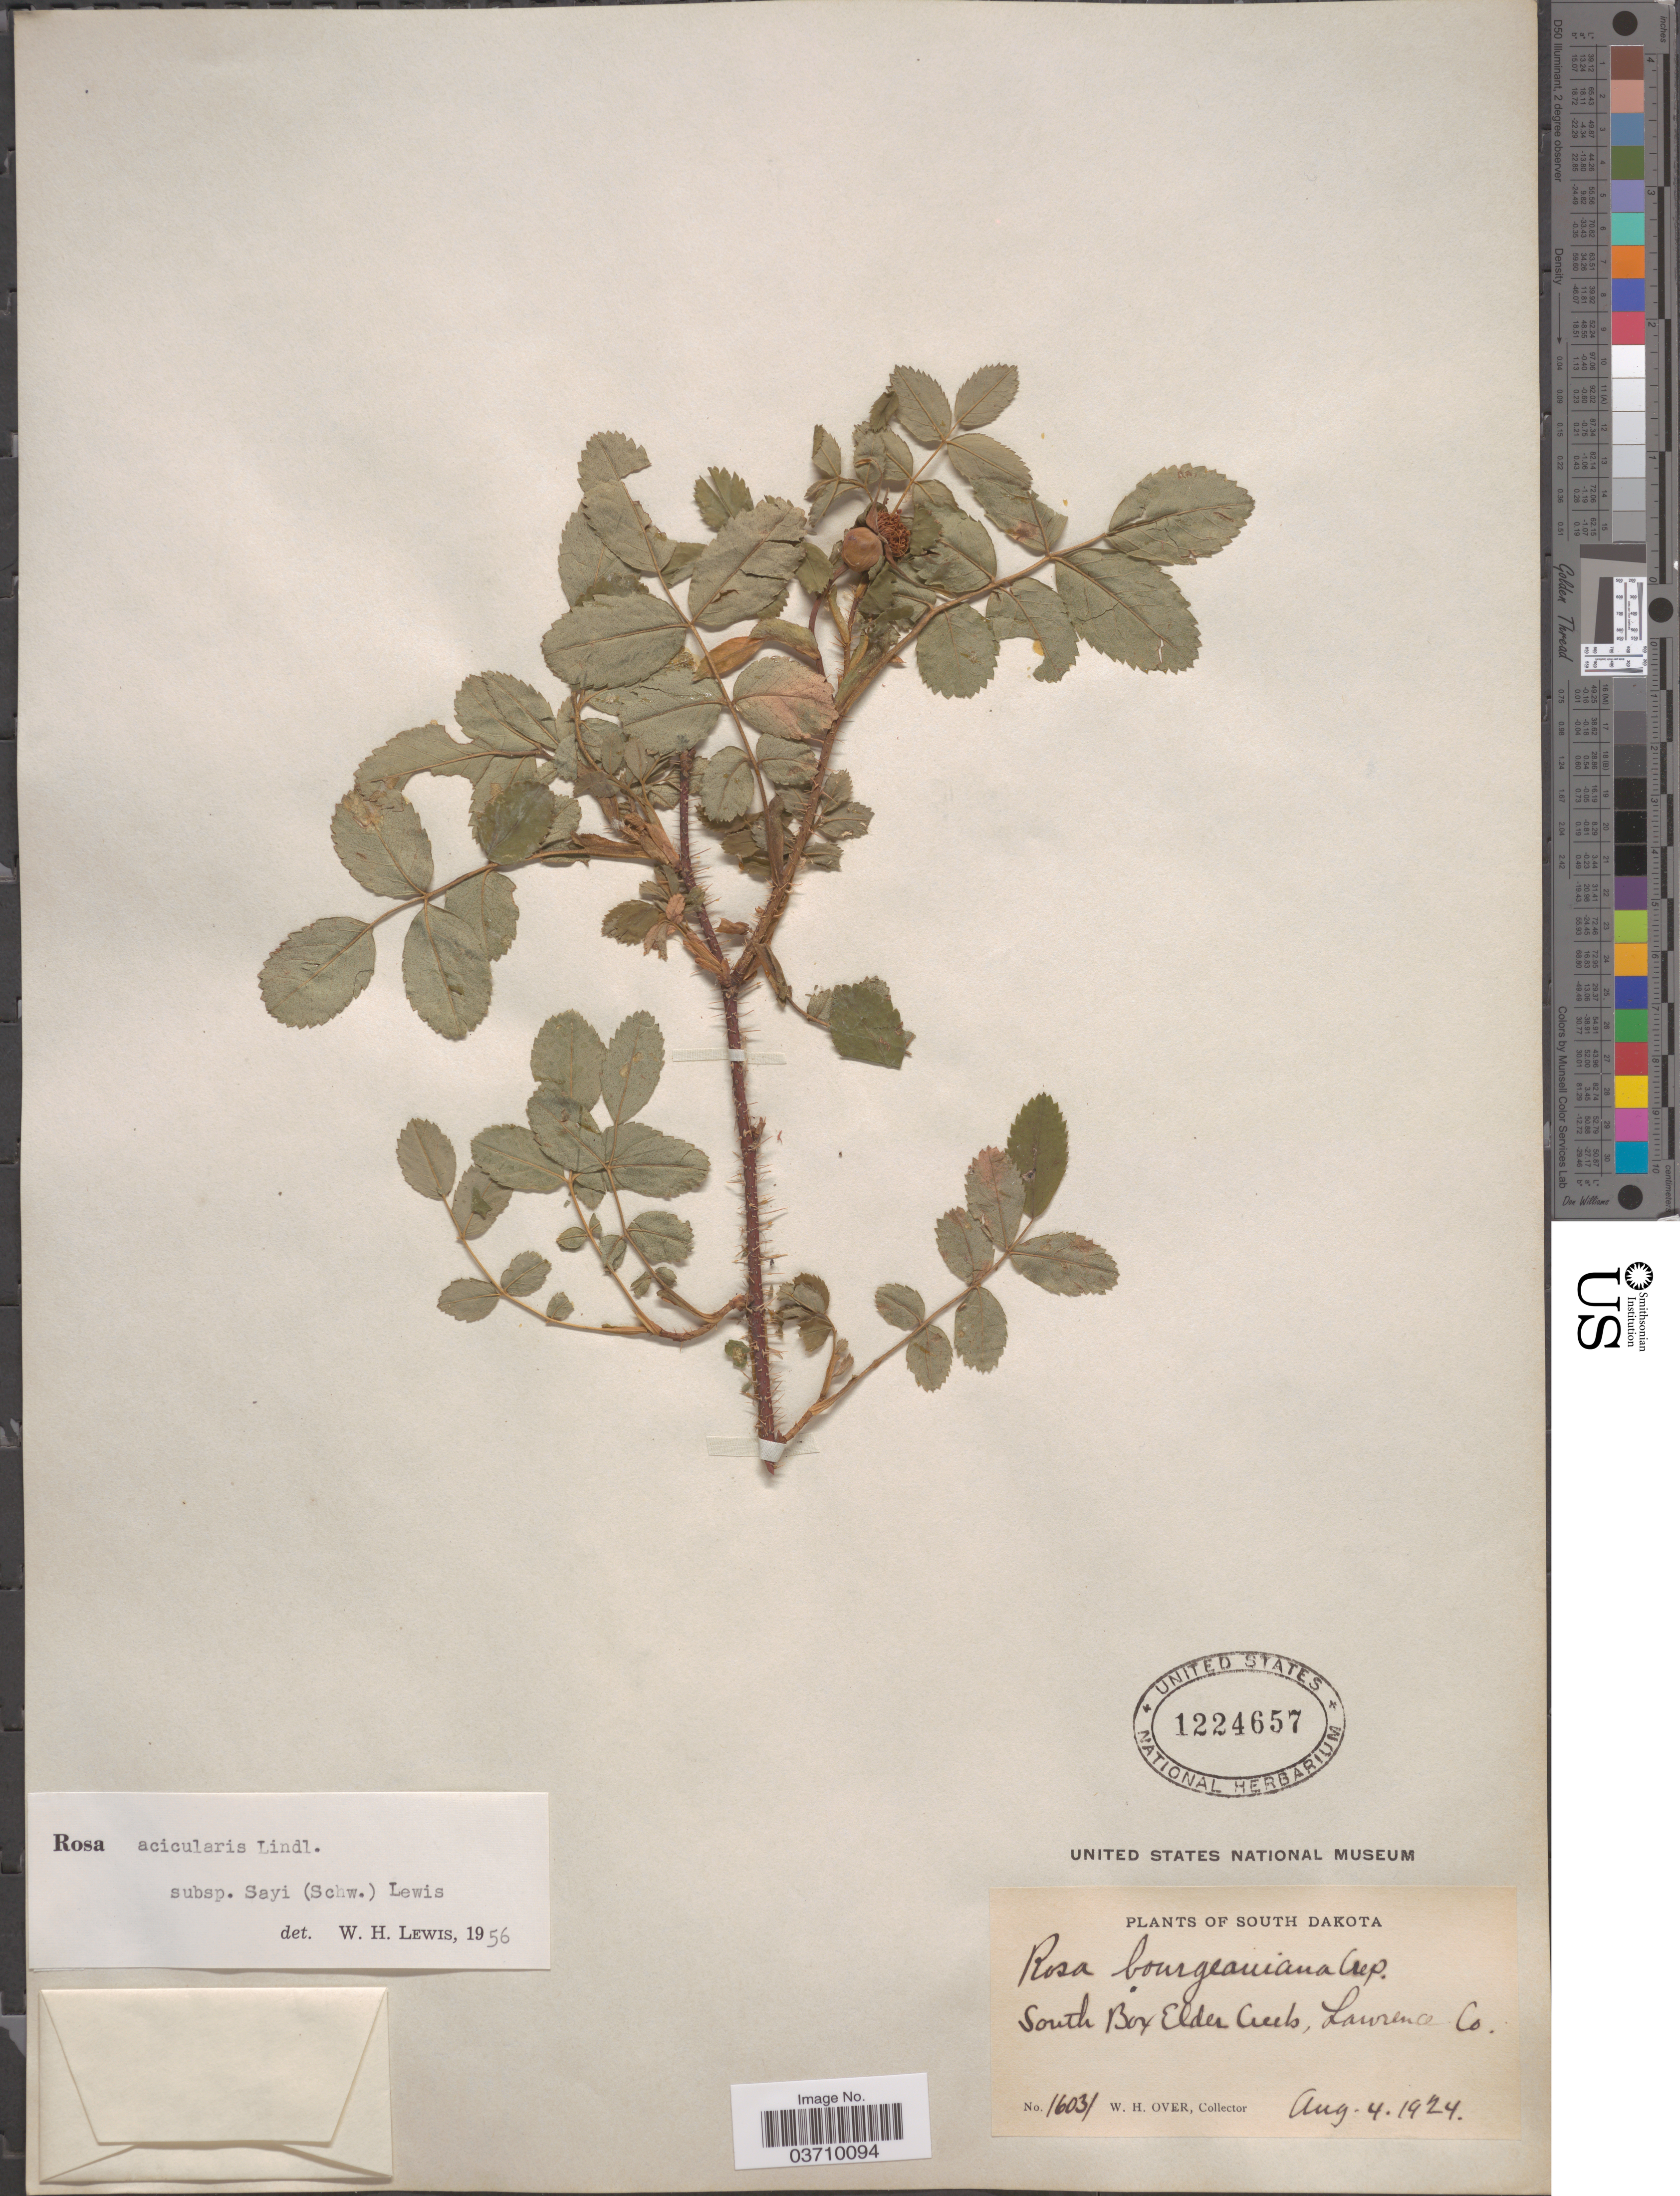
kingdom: Plantae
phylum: Tracheophyta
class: Magnoliopsida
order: Rosales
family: Rosaceae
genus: Rosa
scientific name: Rosa acicularis var. sayi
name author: (Schwein.) Rehder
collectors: W. Over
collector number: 16031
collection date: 1924-08-04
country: United States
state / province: South Dakota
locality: South Box Elder Creek, Lawrence Co.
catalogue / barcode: US 1224657